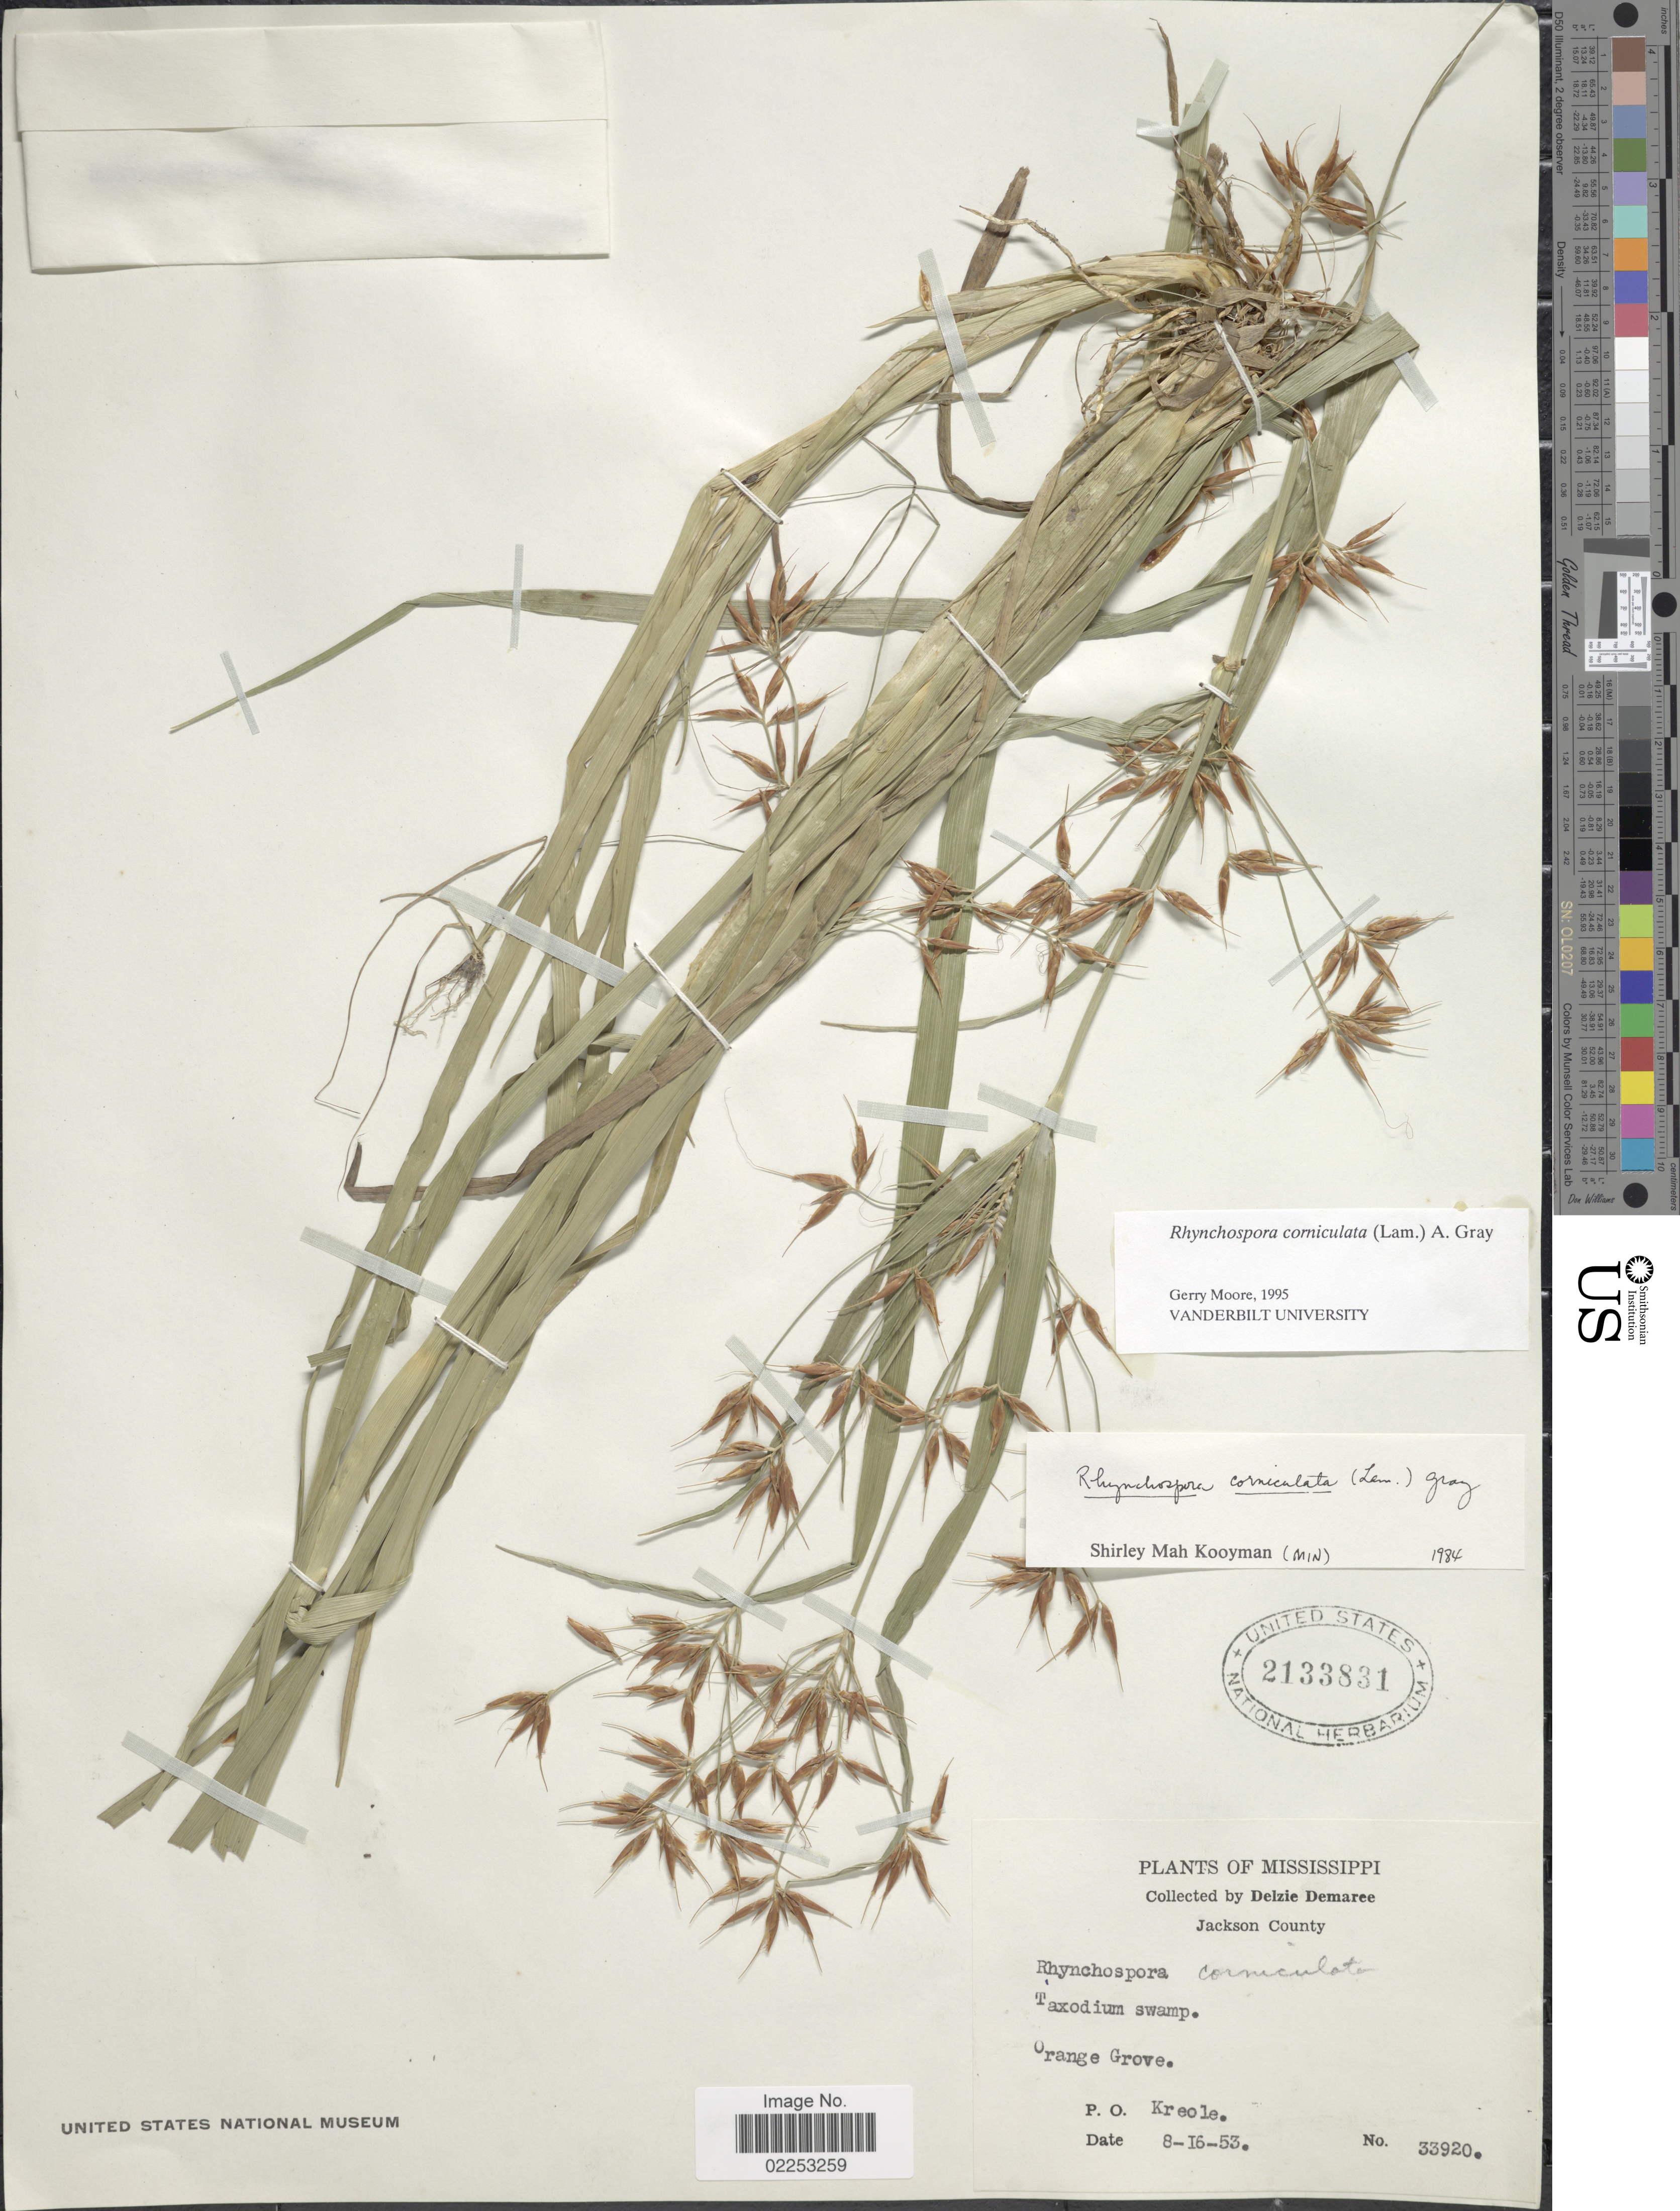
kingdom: Plantae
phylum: Tracheophyta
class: Liliopsida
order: Poales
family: Cyperaceae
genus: Rhynchospora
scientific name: Rhynchospora corniculata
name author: (Lam.) A. Gray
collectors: D. Demaree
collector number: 33920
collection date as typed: Transcribed d/m/y: 16/8/53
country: United States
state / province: Mississippi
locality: Orange Grove. P. O. Kreole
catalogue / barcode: US 2133831